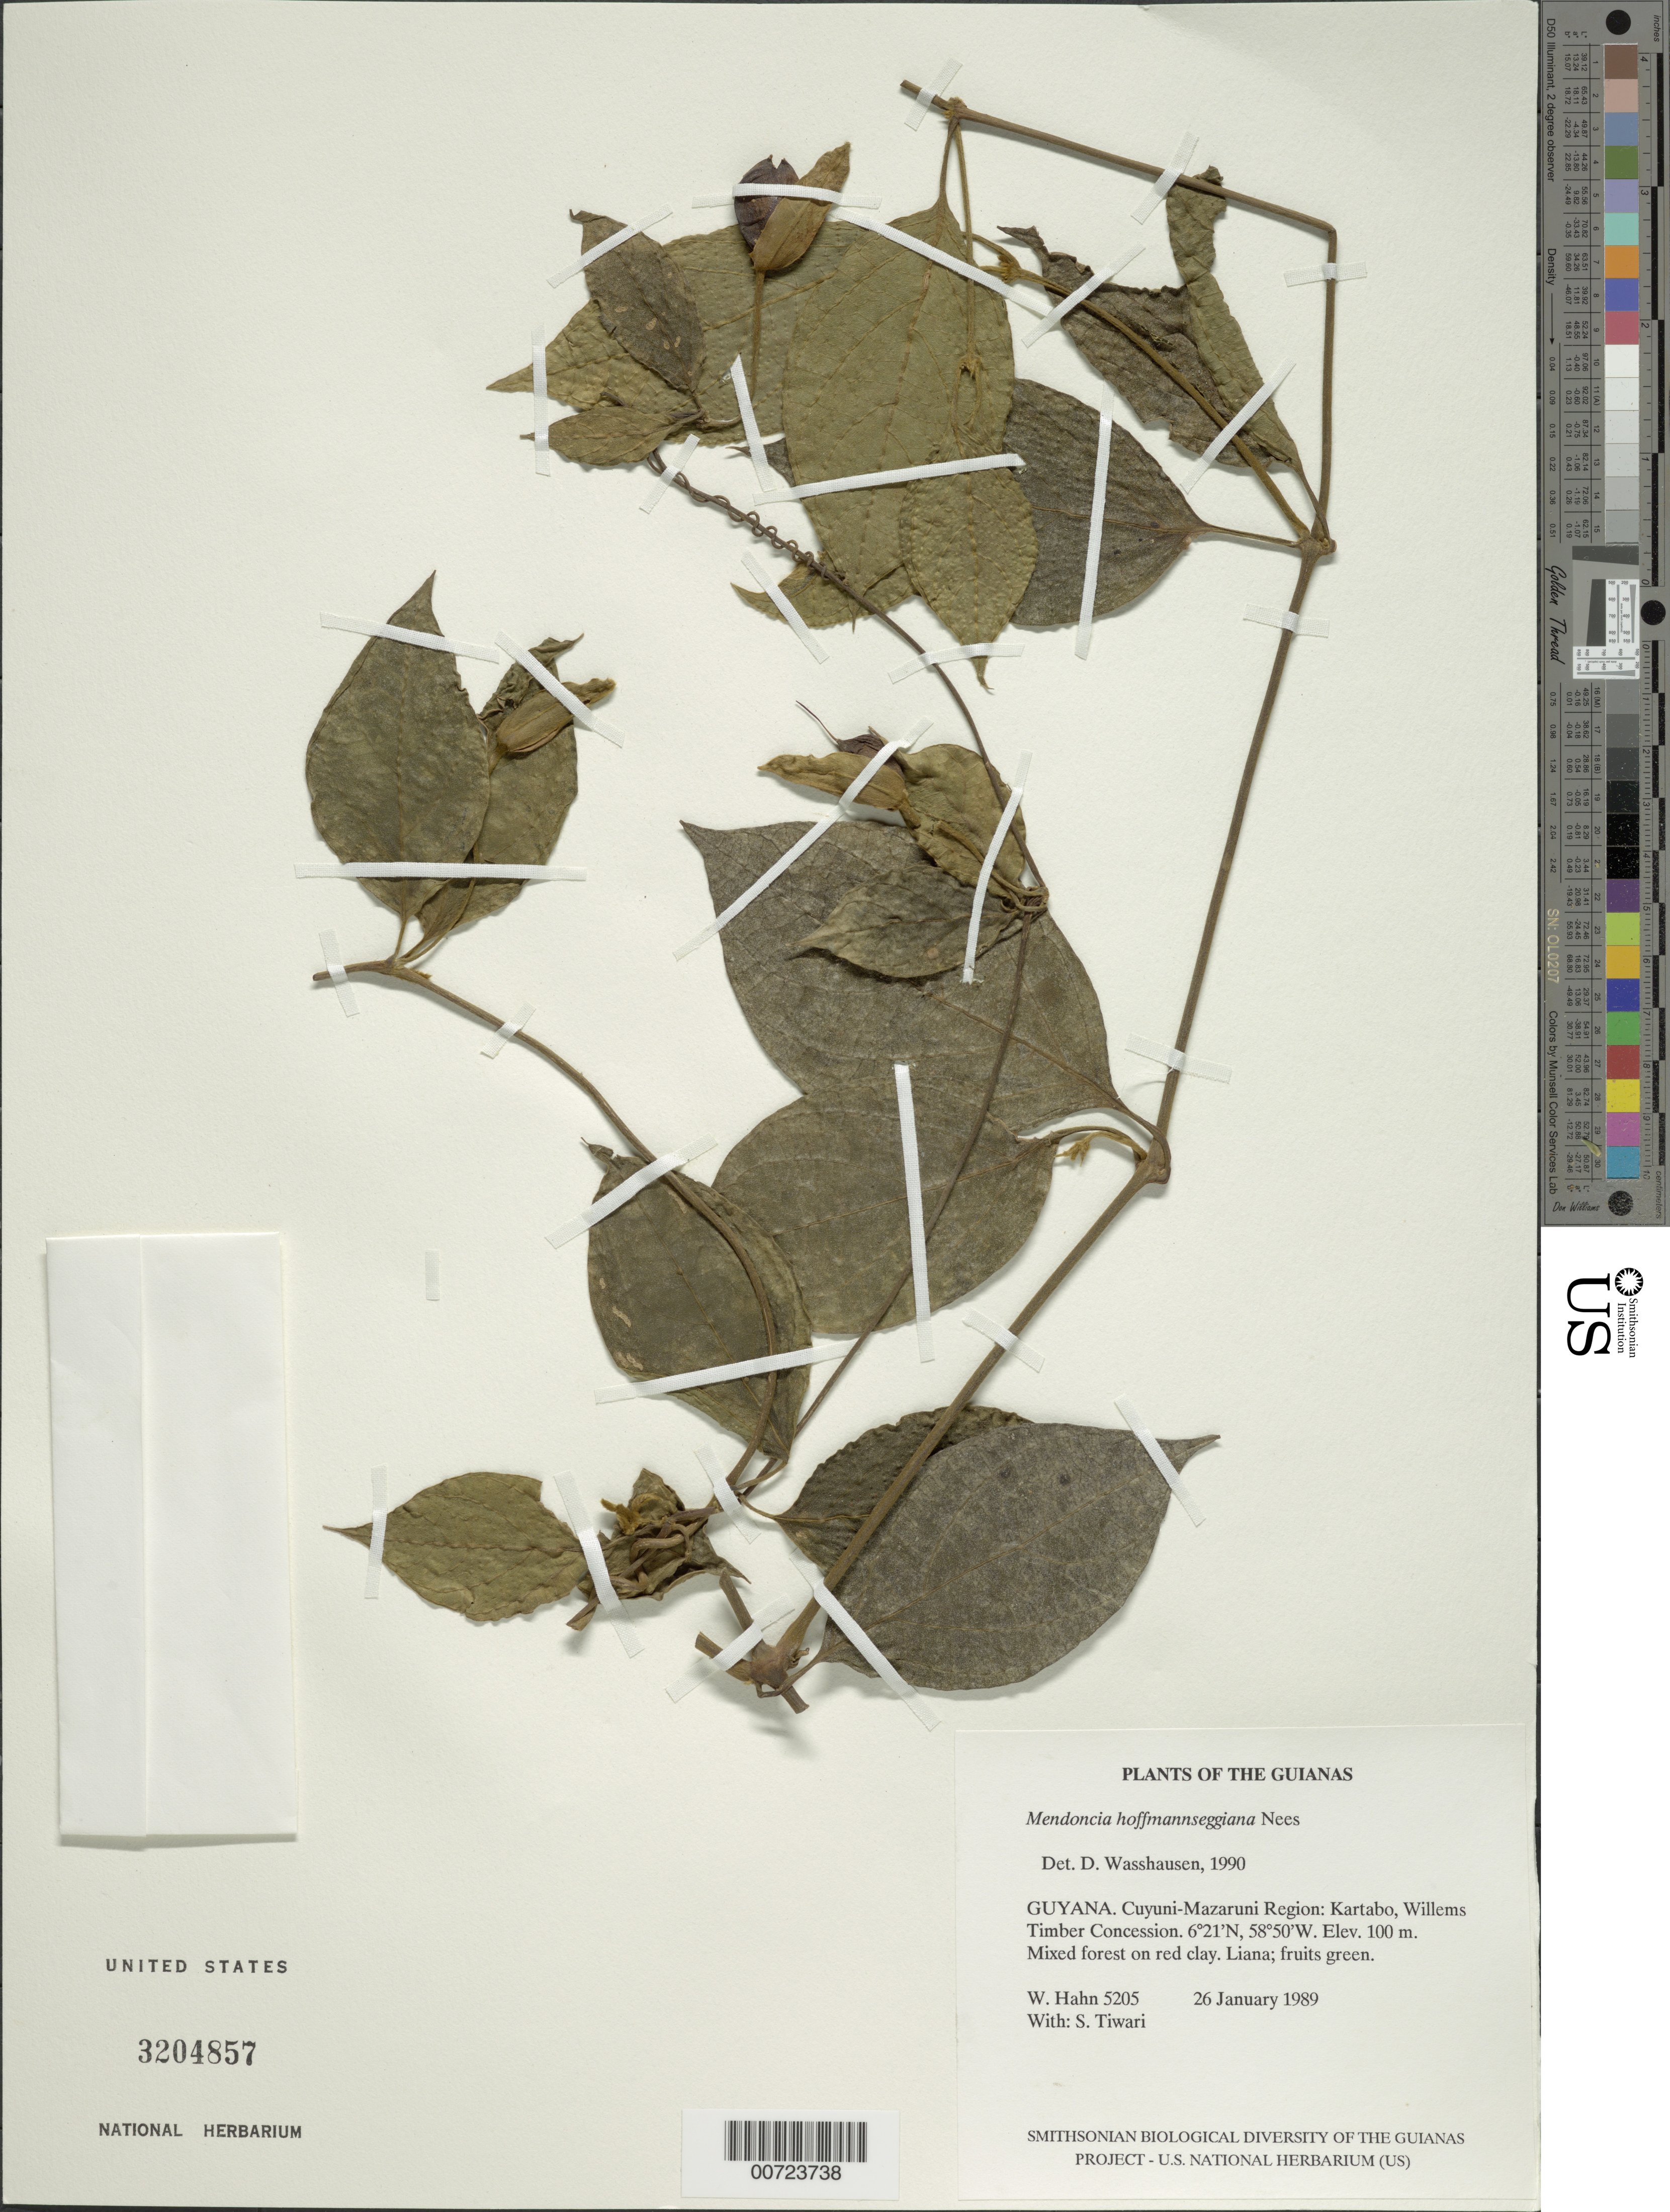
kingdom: Plantae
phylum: Tracheophyta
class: Magnoliopsida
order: Lamiales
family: Acanthaceae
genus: Mendoncia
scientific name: Mendoncia hoffmannseggiana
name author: Nees in DC.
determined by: Wasshausen, Dieter C., (BOT), Smithsonian Institution - National Museum of Natural History (UNITED STATES)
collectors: W. Hahn & S. Tiwari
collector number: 5205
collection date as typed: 26 January 1989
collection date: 1989-01-26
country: Guyana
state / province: Cuyuni-Mazaruni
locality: Kartabo, Willems Timber concession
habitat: Mixed forest on red clay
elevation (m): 100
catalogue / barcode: US 3204857